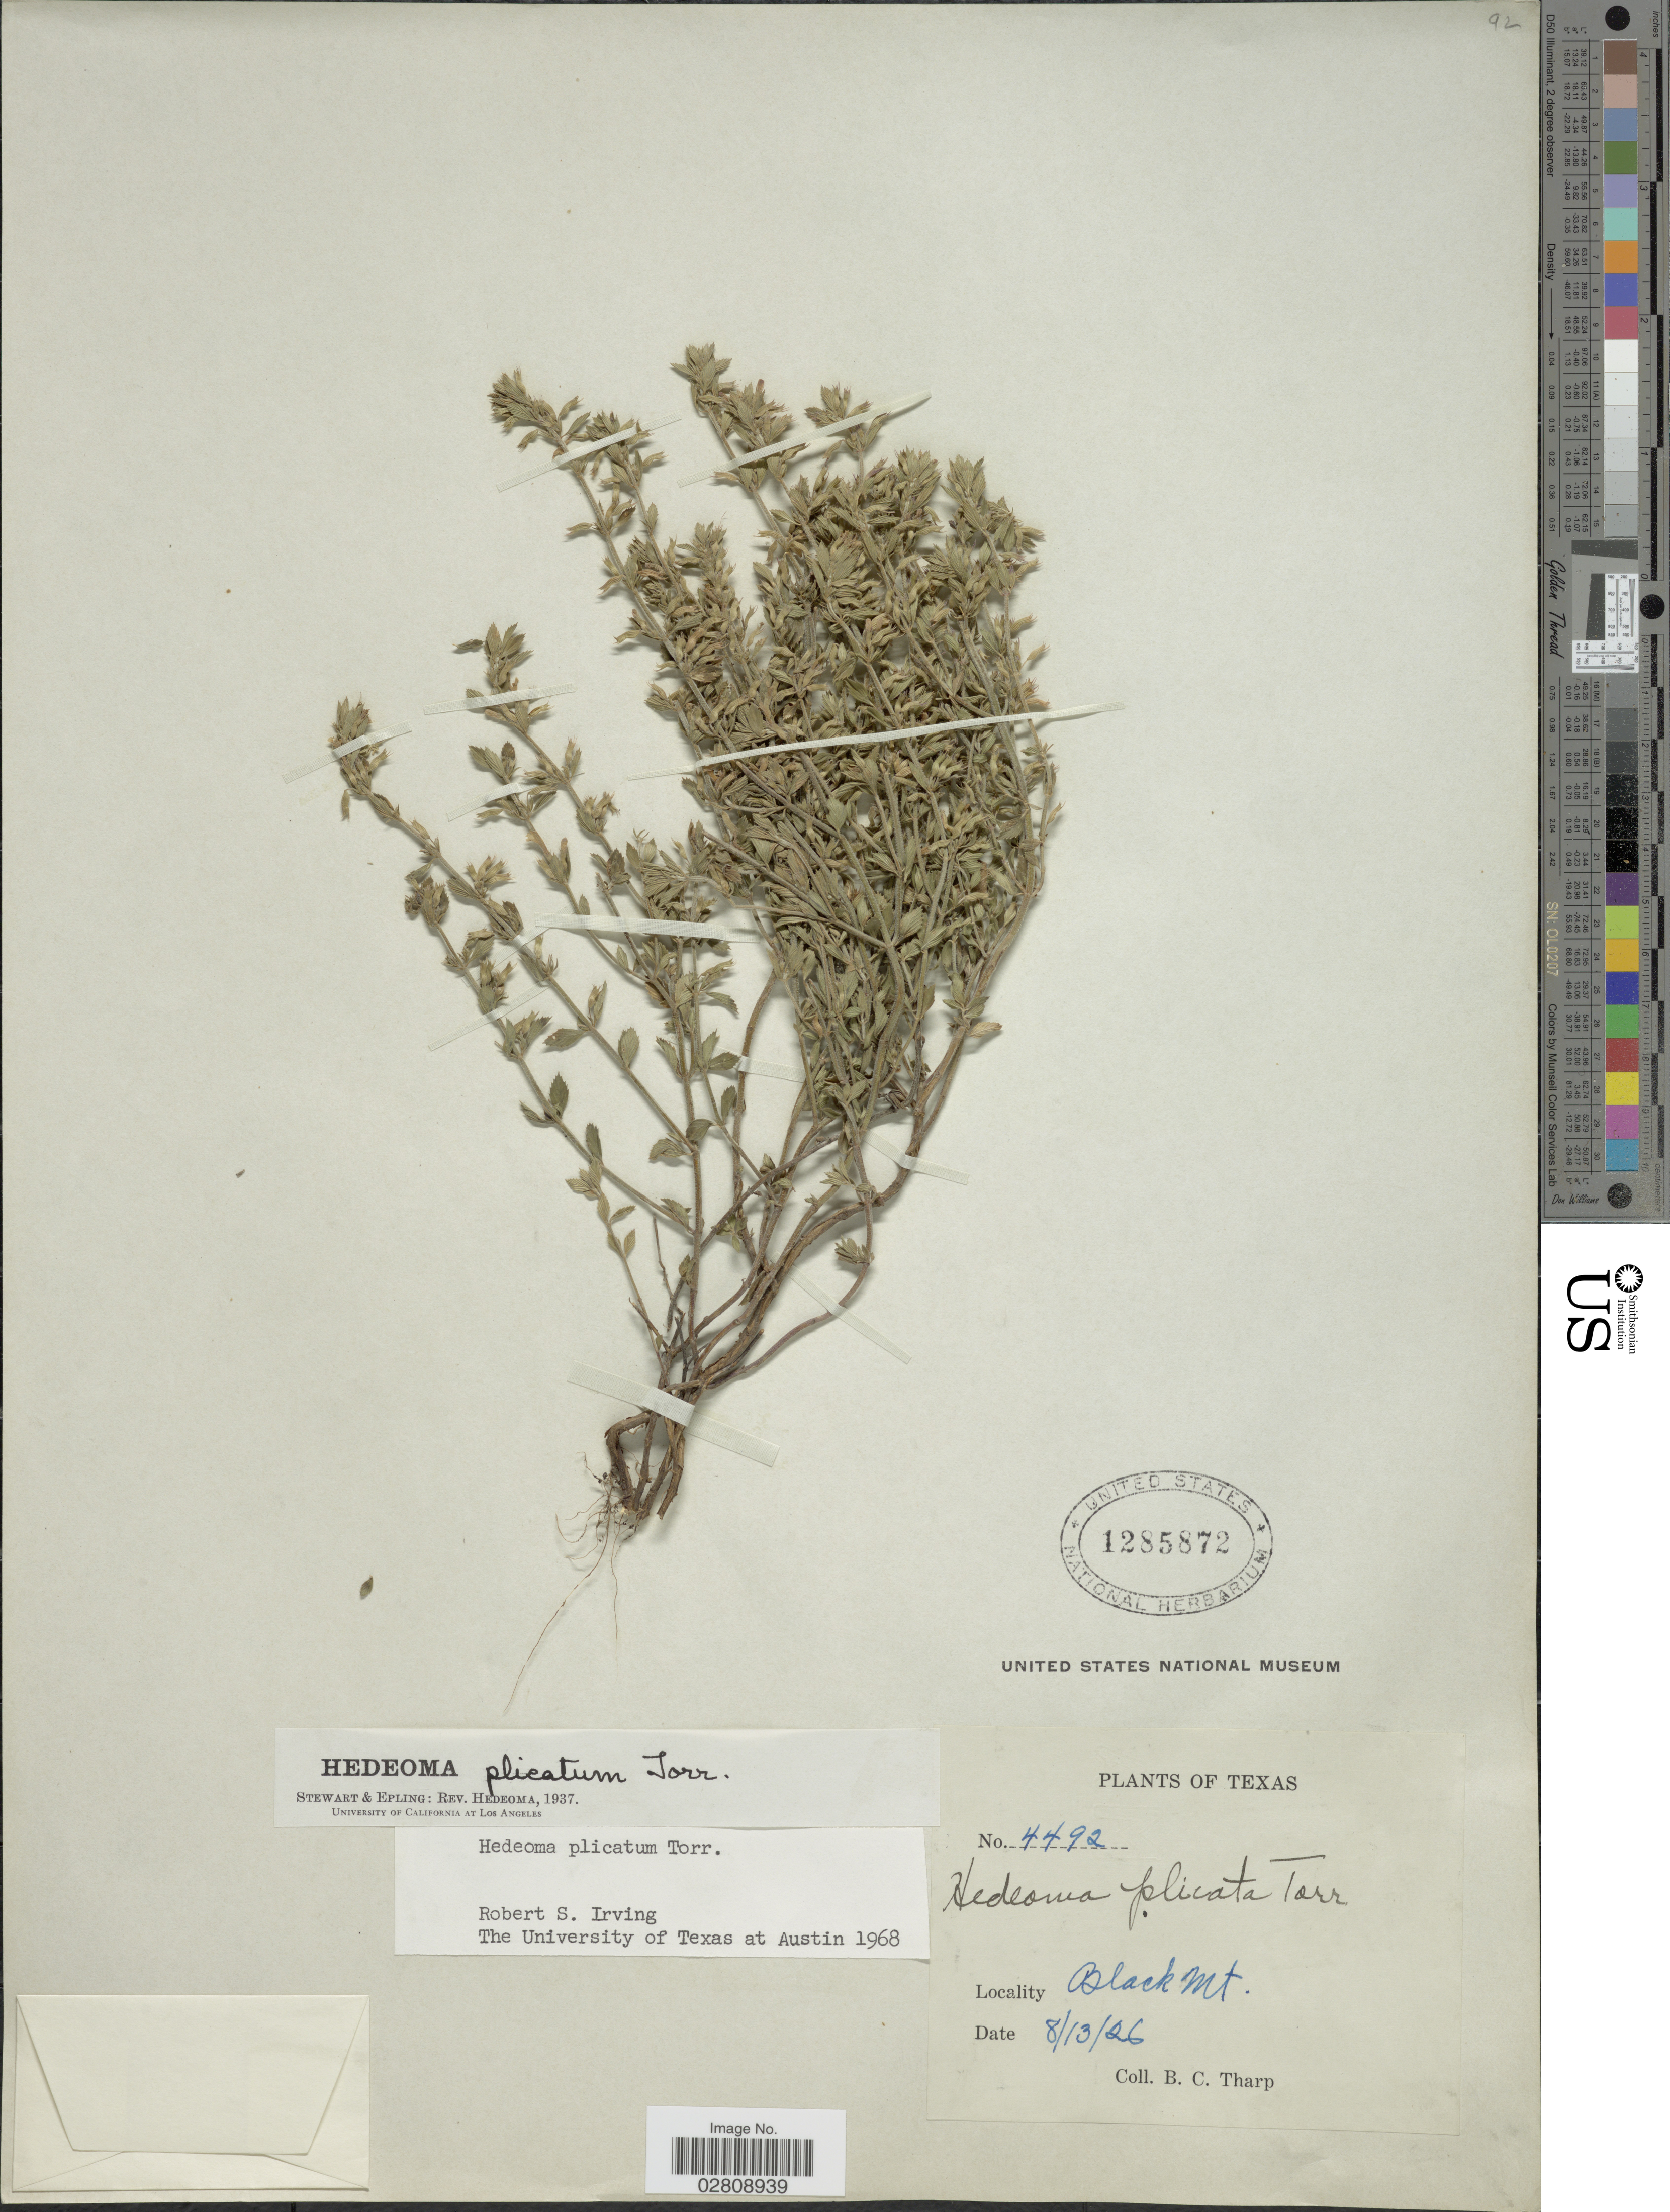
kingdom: Plantae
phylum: Tracheophyta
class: Magnoliopsida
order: Lamiales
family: Lamiaceae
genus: Hedeoma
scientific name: Hedeoma plicatum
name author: Torr. in Emory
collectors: B. C. Tharp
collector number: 4492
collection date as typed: Transcribed d/m/y: 13/8/26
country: United States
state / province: Texas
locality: Black Mt.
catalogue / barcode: US 1285872